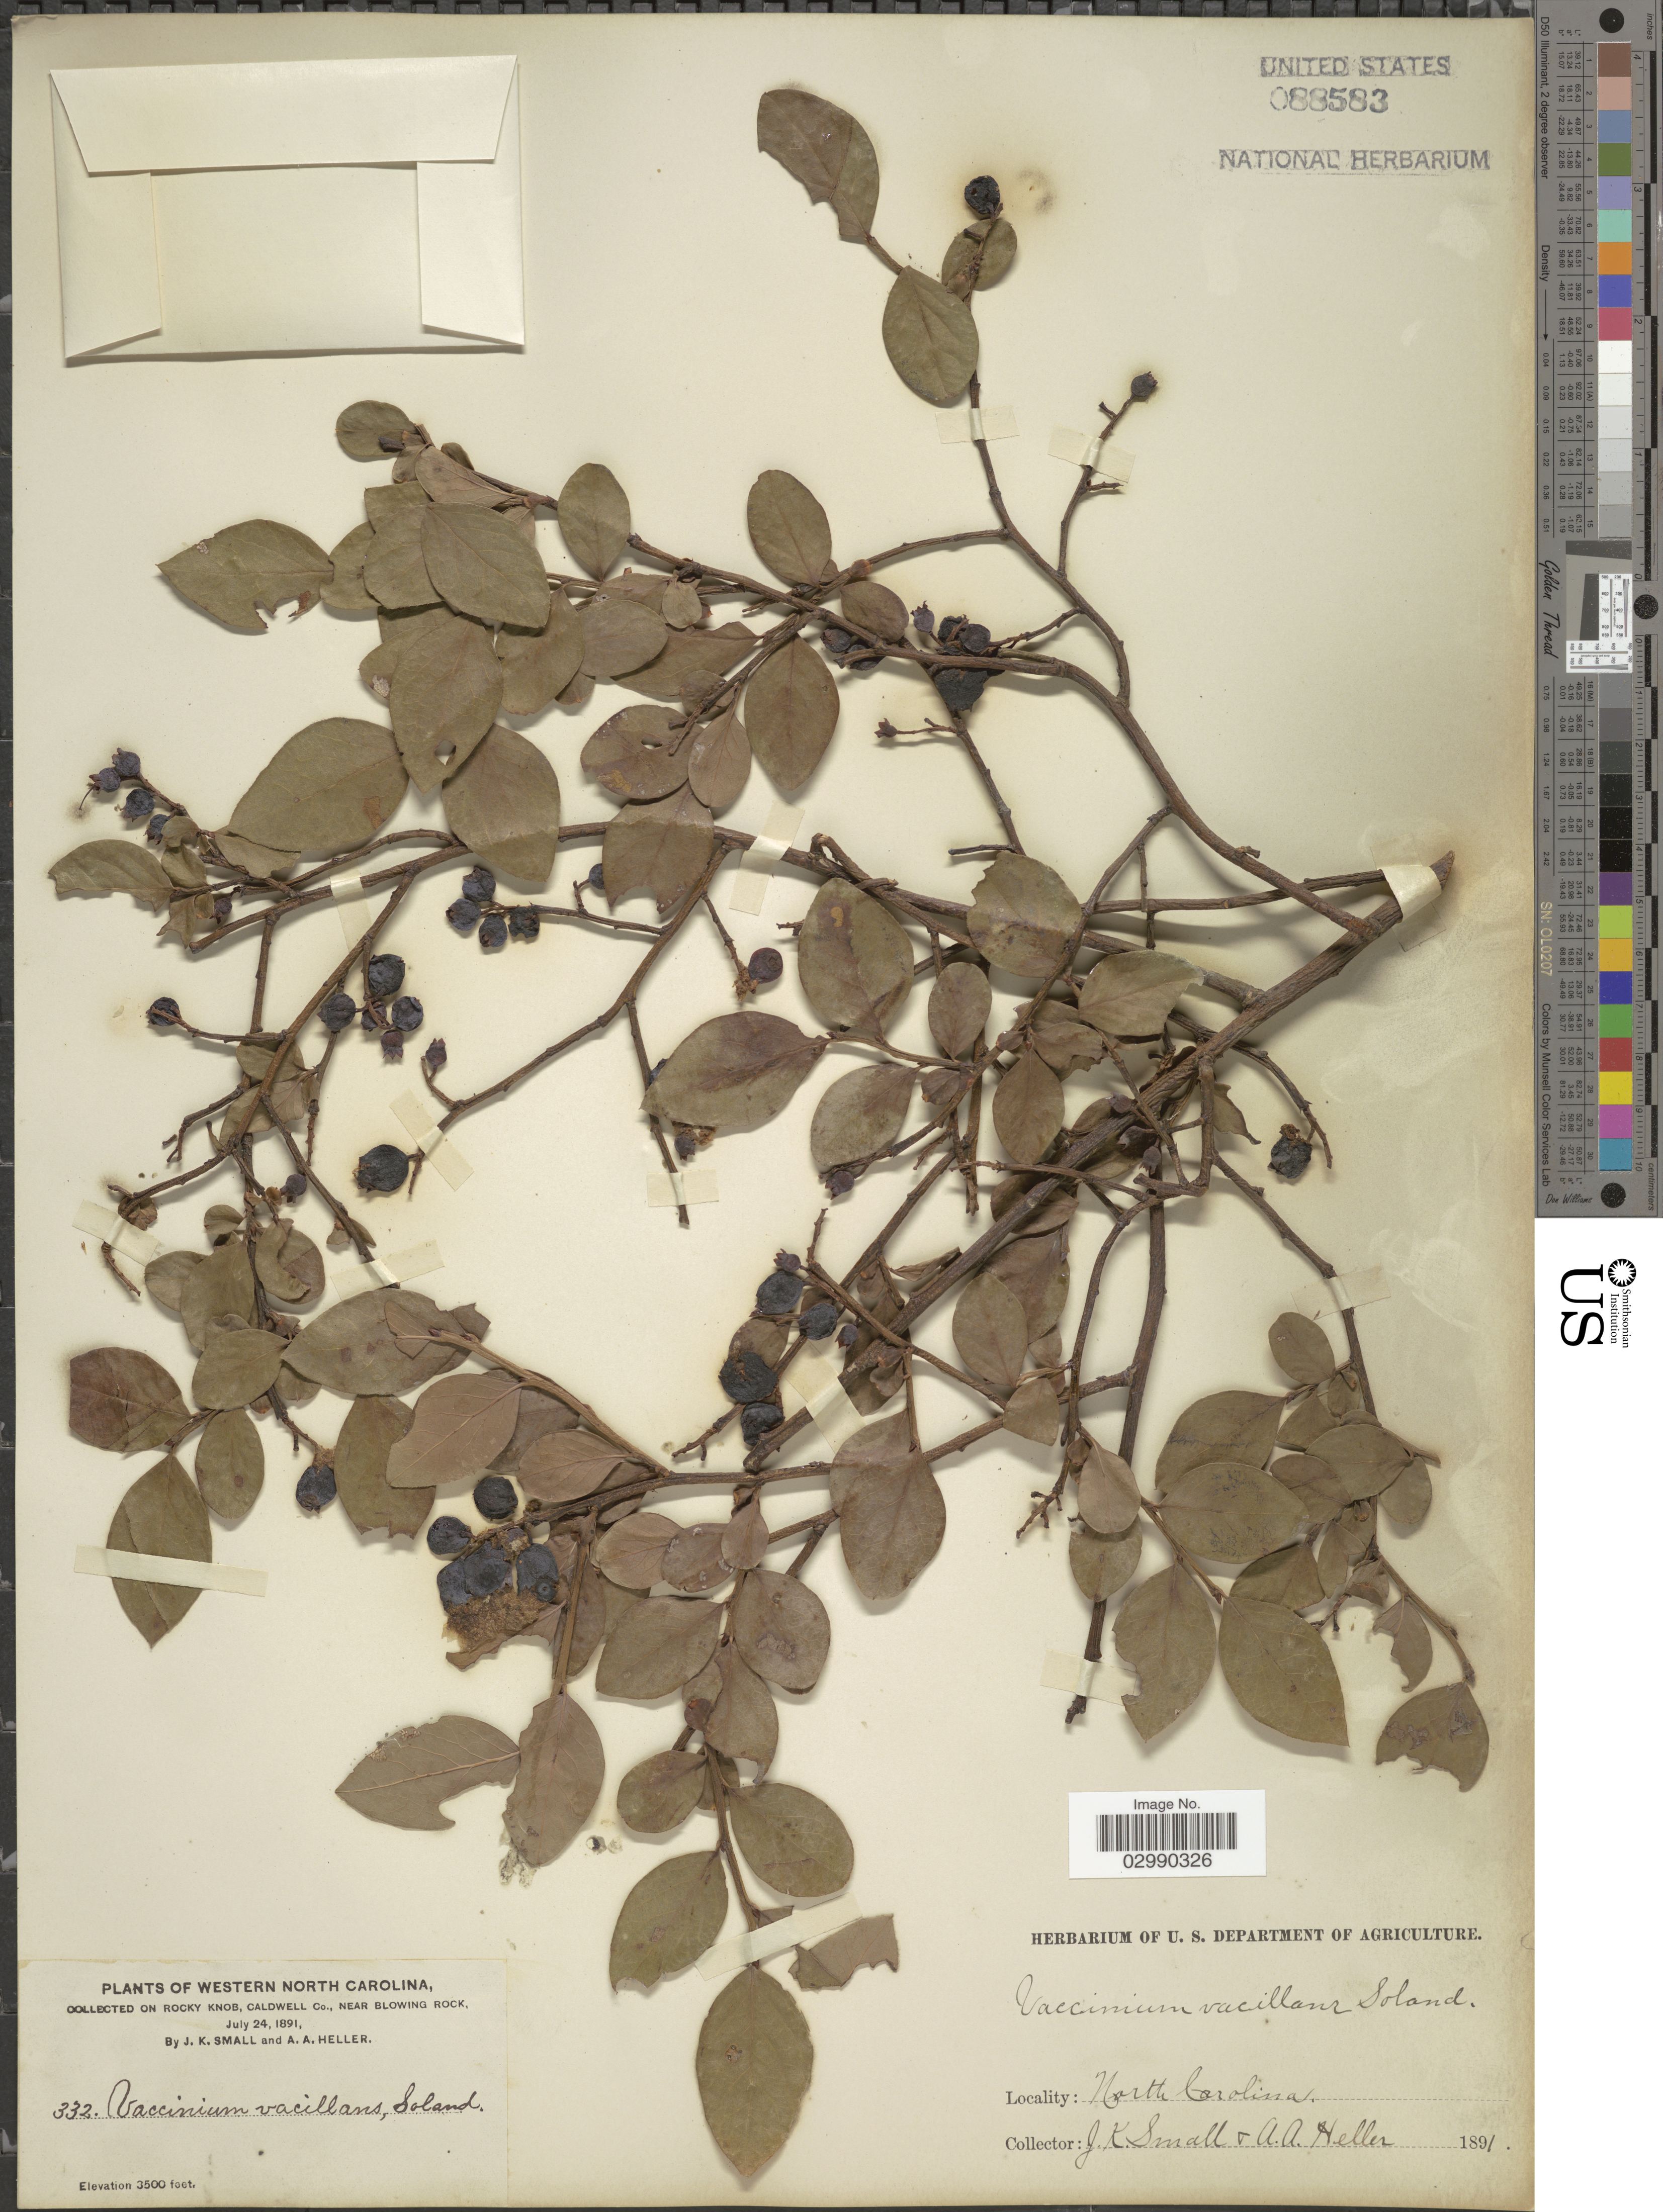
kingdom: Plantae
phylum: Tracheophyta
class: Magnoliopsida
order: Ericales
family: Ericaceae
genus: Vaccinium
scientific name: Vaccinium vacillans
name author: Kalm ex Torr.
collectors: J. K. Small & A. A. Heller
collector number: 332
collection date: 1891-07-24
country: United States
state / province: North Carolina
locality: Western North Carolina, On Rocky Knob, Caldwell Co., near Blowing Rock.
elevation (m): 1067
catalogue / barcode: US 88583